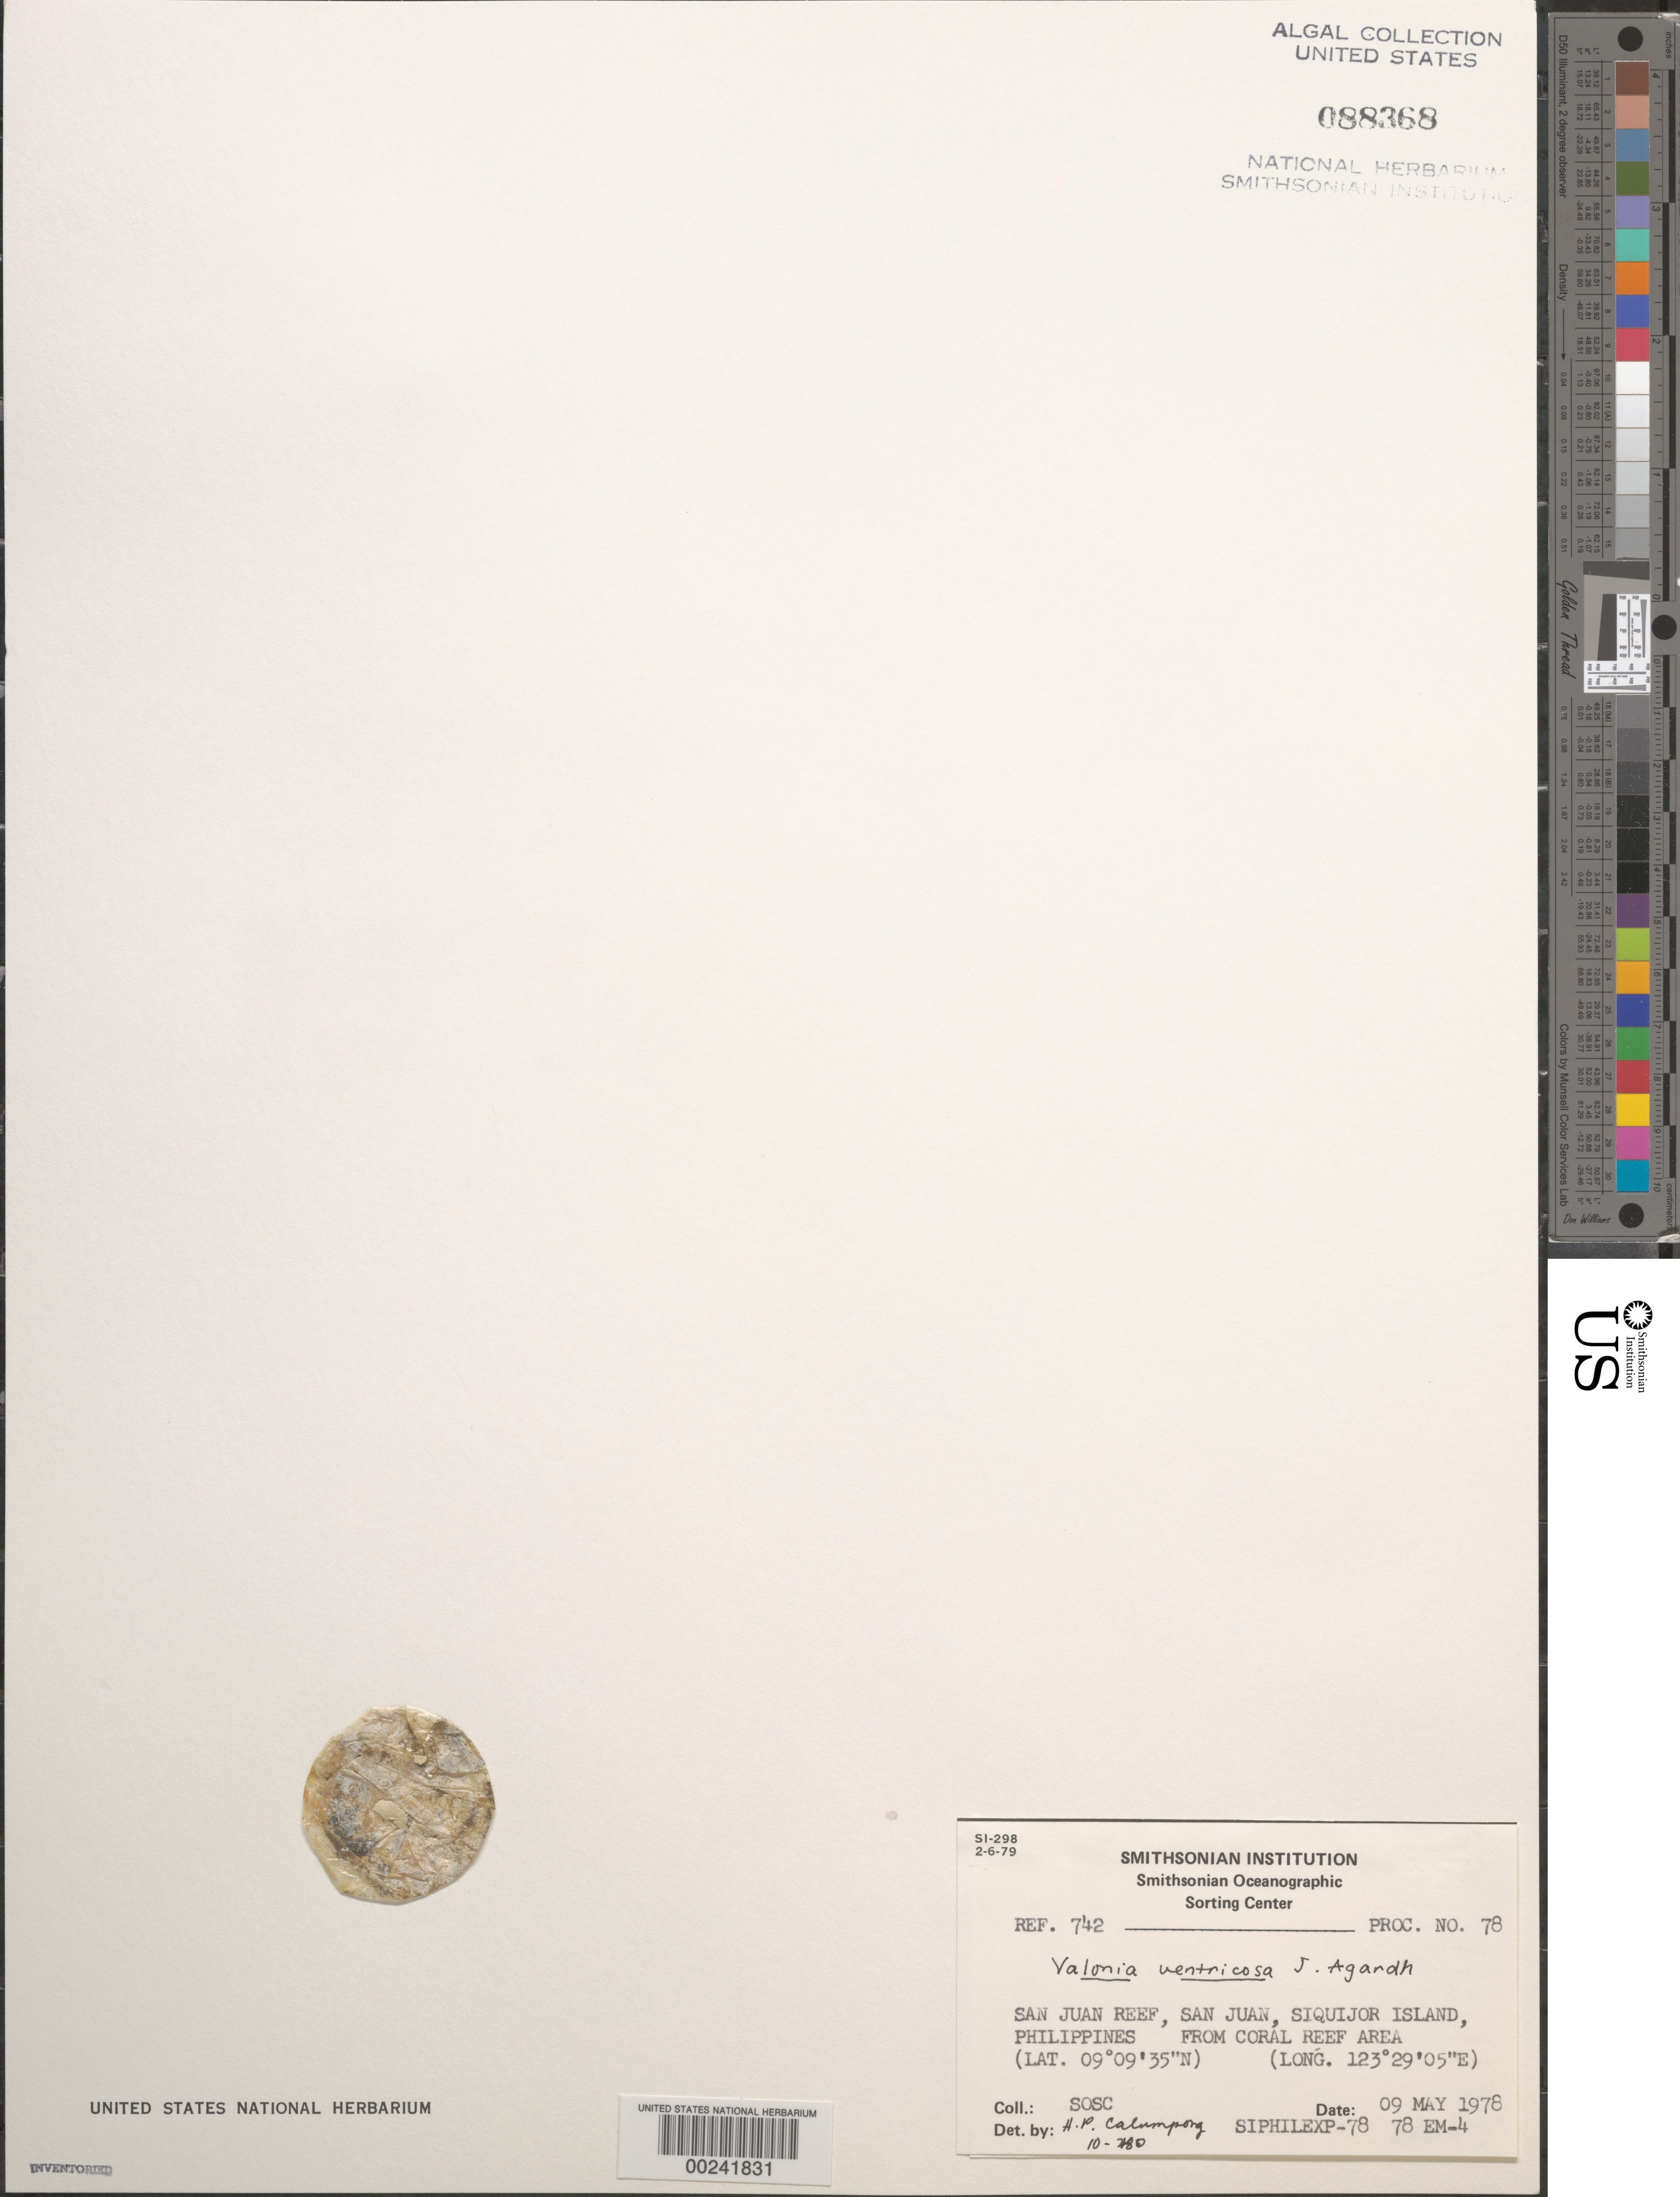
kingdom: Plantae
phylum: Chlorophyta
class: Ulvophyceae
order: Siphonocladales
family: Valoniaceae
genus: Valonia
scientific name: Valonia ventricosa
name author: J. Agardh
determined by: Calumpong, H. P.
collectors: SOSC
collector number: Station 78 Em-4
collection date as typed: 09 May 1978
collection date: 1978-05-09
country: Philippines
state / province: Central Visayas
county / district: Siquijor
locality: Visayan. Siquijor island, san juan, san juan reef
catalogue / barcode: US 88368